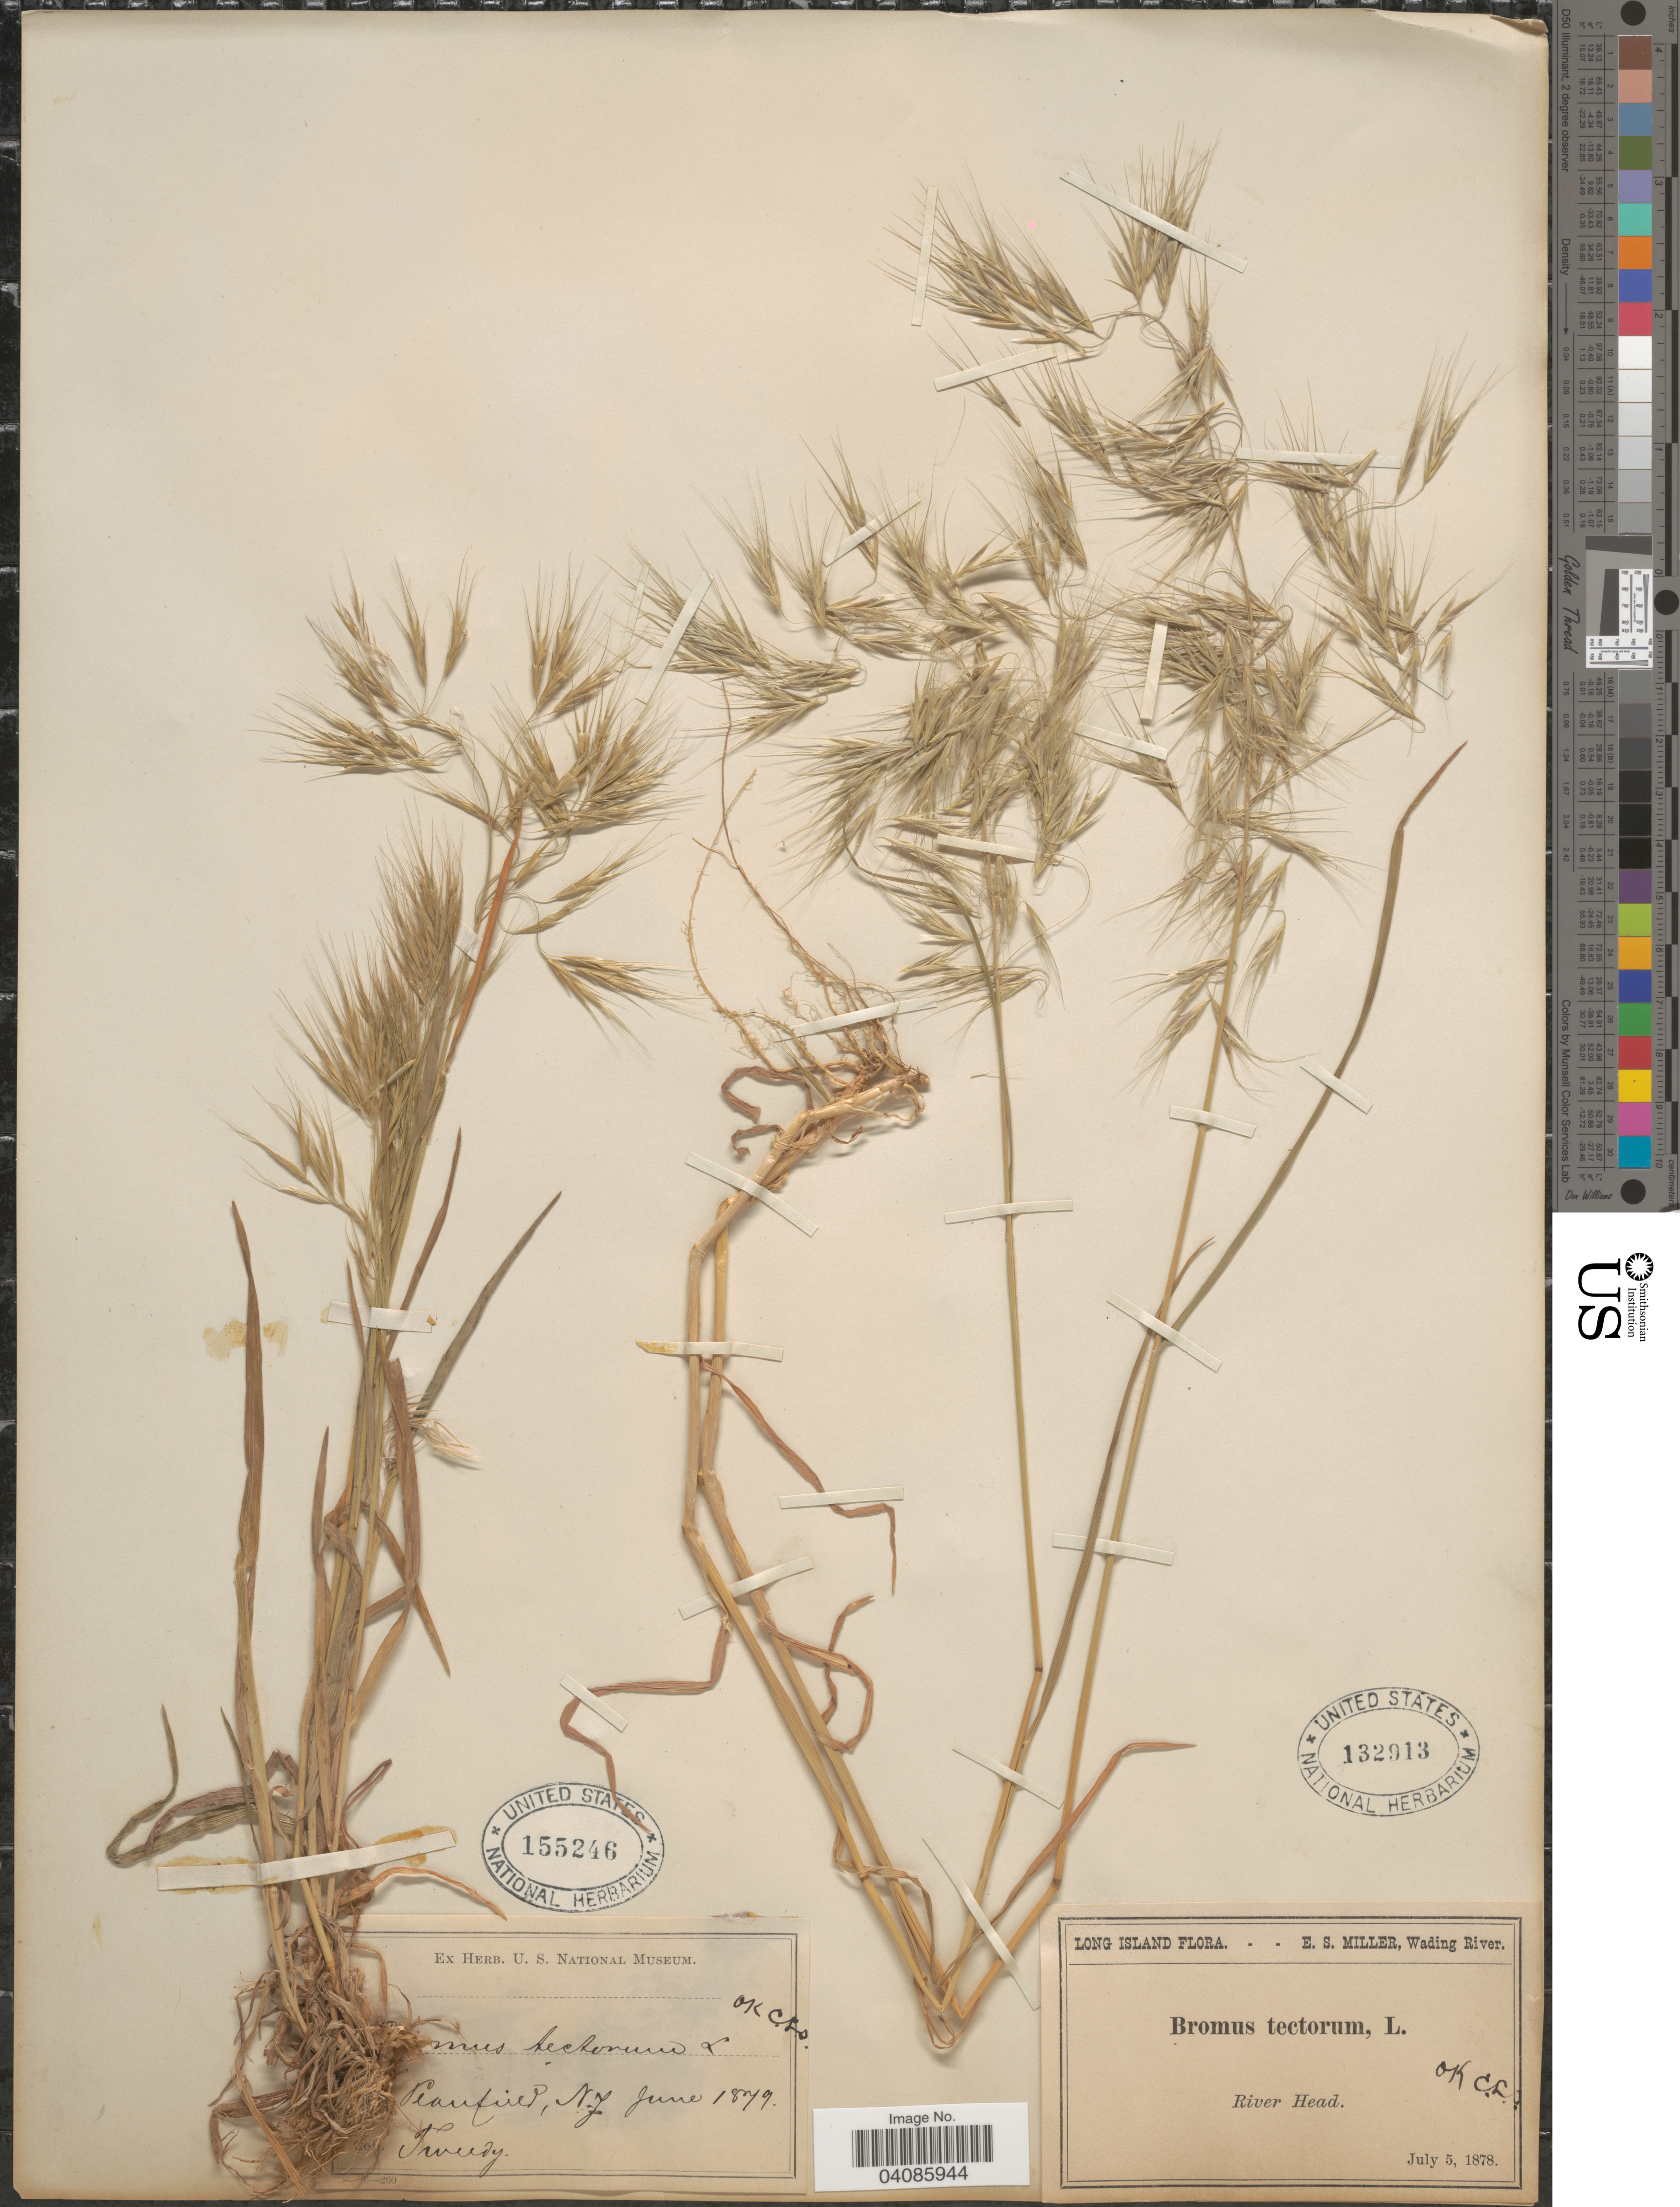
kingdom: Plantae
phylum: Tracheophyta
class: Liliopsida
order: Poales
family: Poaceae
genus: Bromus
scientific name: Bromus tectorum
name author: L.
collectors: E. S. Miller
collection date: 1878-07-05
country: United States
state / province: New York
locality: Long Island. River Head.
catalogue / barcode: US 132913